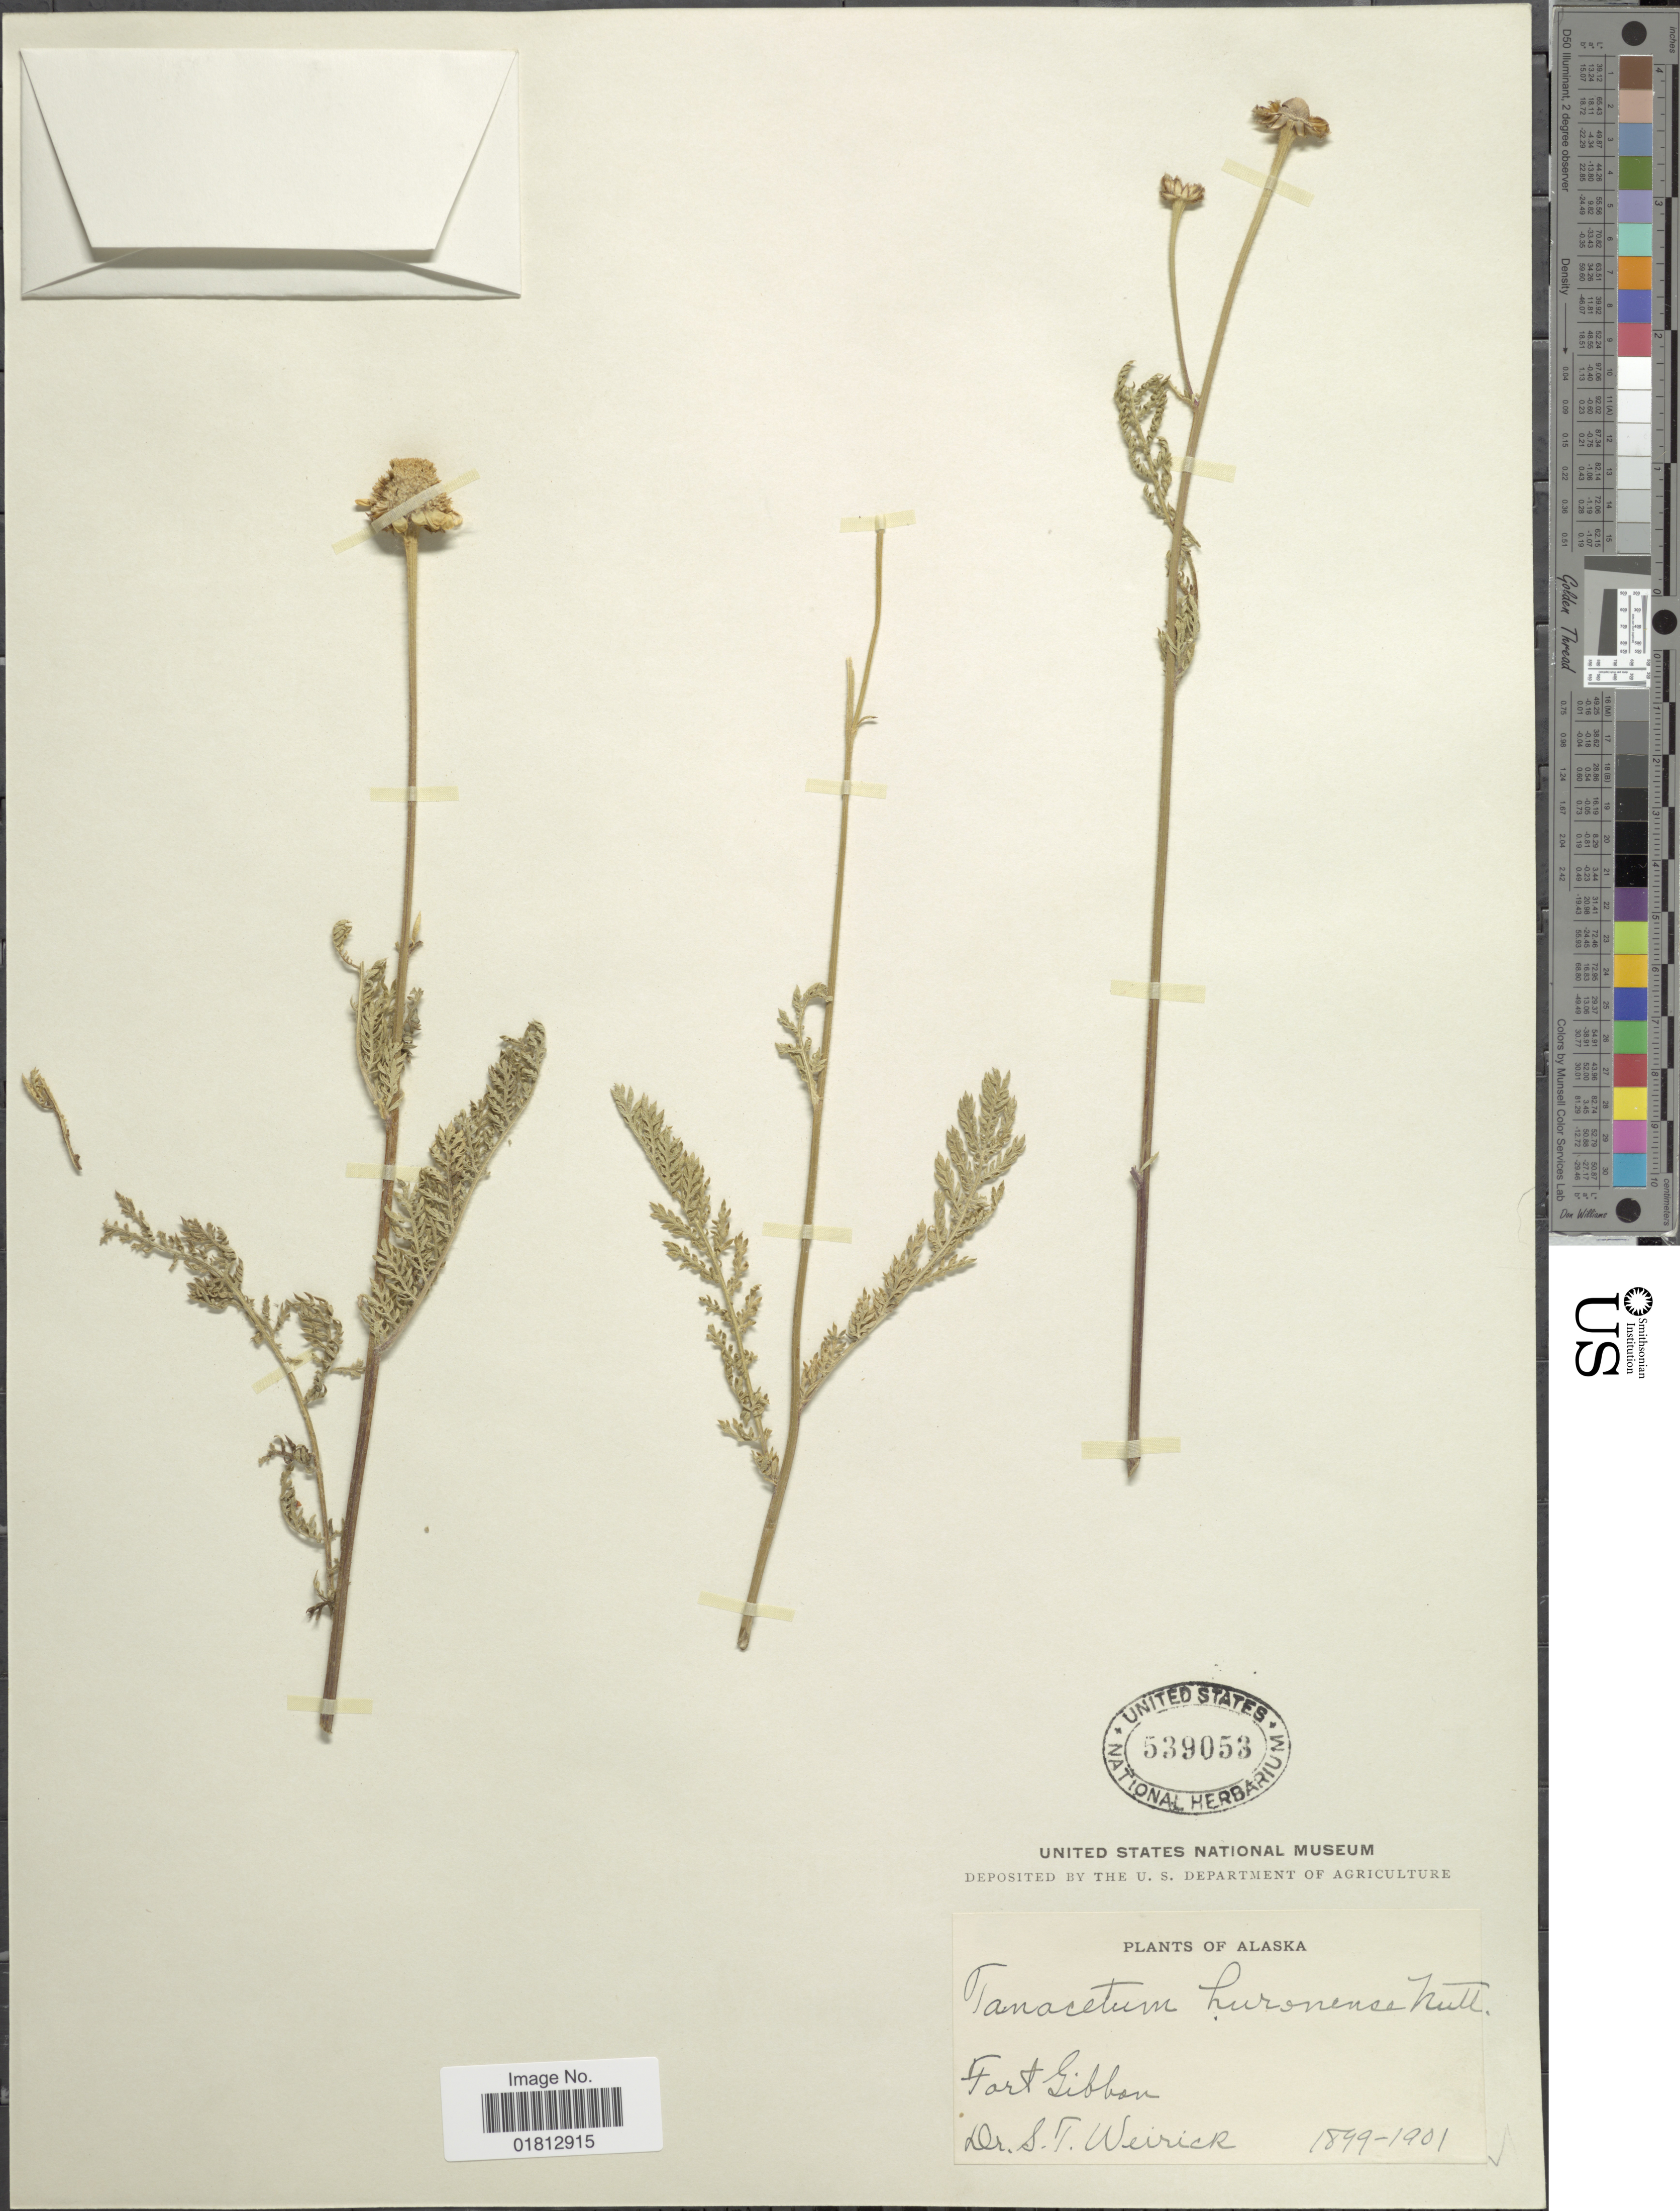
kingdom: Plantae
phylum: Tracheophyta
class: Magnoliopsida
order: Asterales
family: Asteraceae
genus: Tanacetum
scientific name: Tanacetum huronense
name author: Nutt.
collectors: S. Weirick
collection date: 1899/1901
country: United States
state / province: Alaska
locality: Fort Gibbon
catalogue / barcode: US 539053